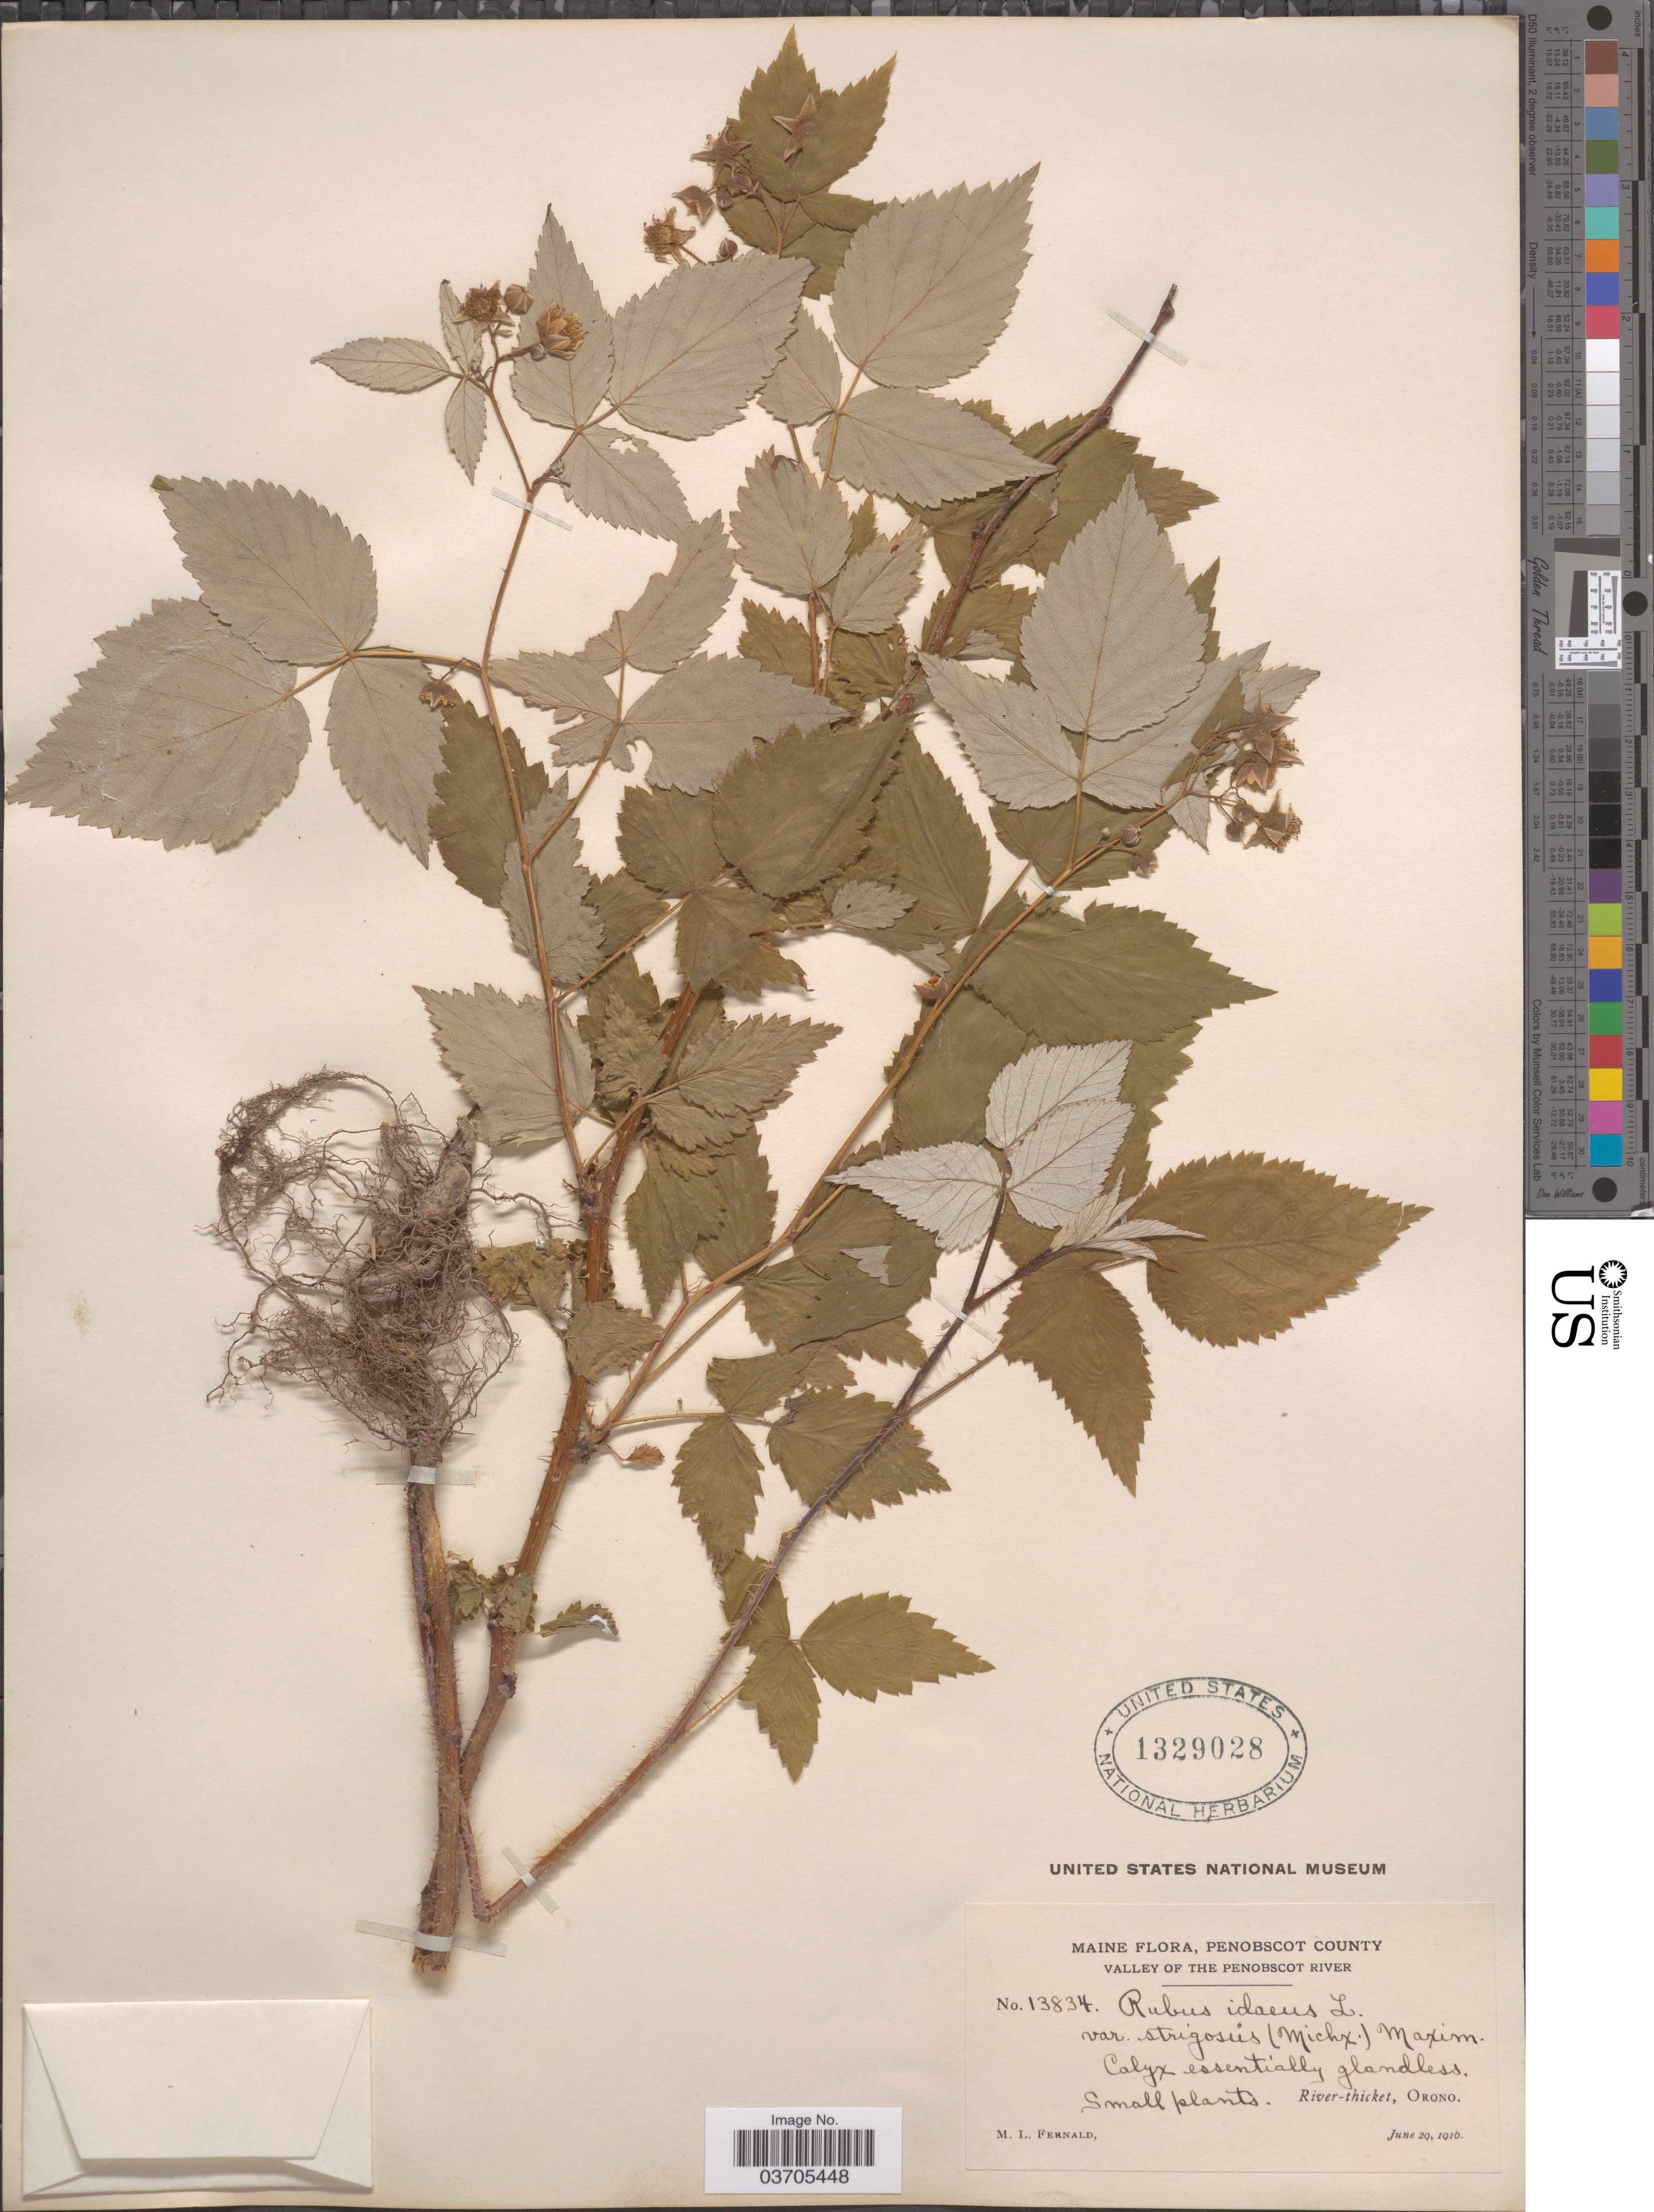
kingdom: Plantae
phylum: Tracheophyta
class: Magnoliopsida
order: Rosales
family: Rosaceae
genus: Rubus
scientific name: Rubus idaeus var. strigosus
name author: (Michx.) Maxim.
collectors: M. L. Fernald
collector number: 13834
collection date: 1916-06-29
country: United States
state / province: Maine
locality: Penobscot County. Valley of the Penobscot River. River-thicket, Orono.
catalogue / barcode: US 1329028